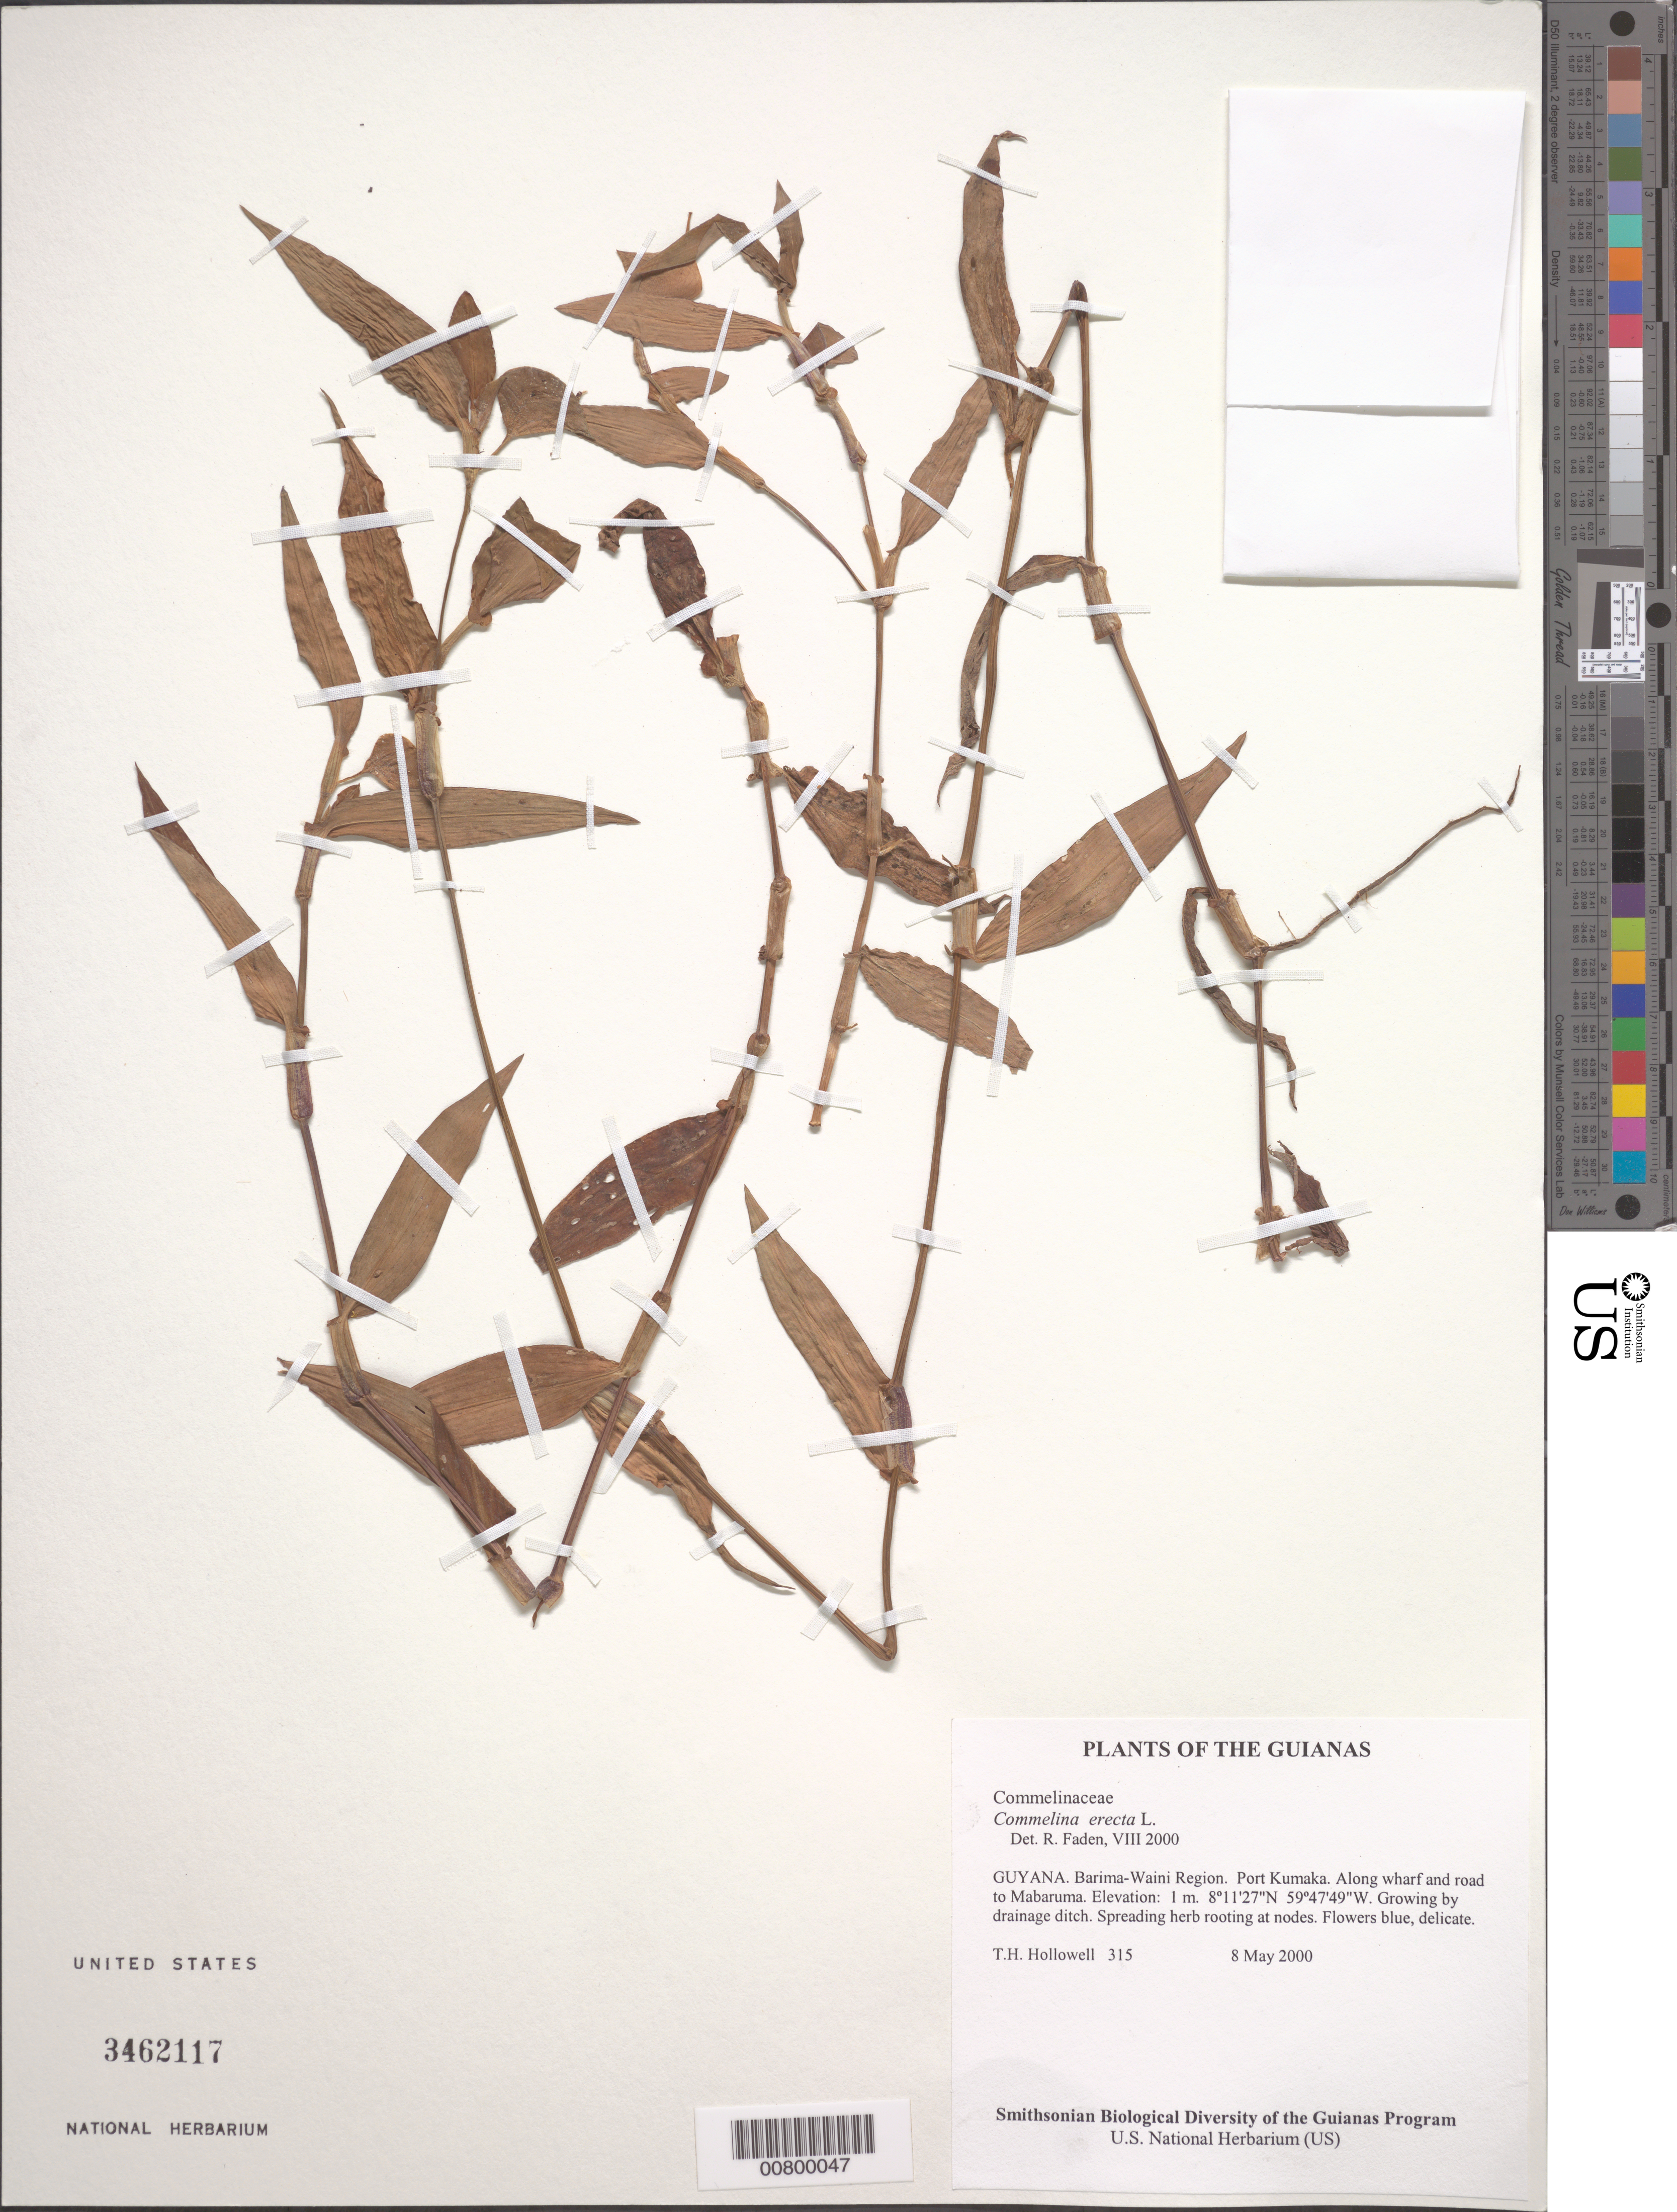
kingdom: Plantae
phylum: Tracheophyta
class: Liliopsida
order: Commelinales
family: Commelinaceae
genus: Commelina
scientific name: Commelina erecta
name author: L.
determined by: Faden, Robert B., (US), Smithsonian Institution - National Museum of Natural History (UNITED STATES)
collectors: T. Hollowell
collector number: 315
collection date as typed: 8 May 2000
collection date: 2000-05-08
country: Guyana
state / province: Barima-Waini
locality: Port Kumaka. Along wharf and road to Mabaruma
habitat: Growing by drainage ditch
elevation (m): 3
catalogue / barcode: US 3462117